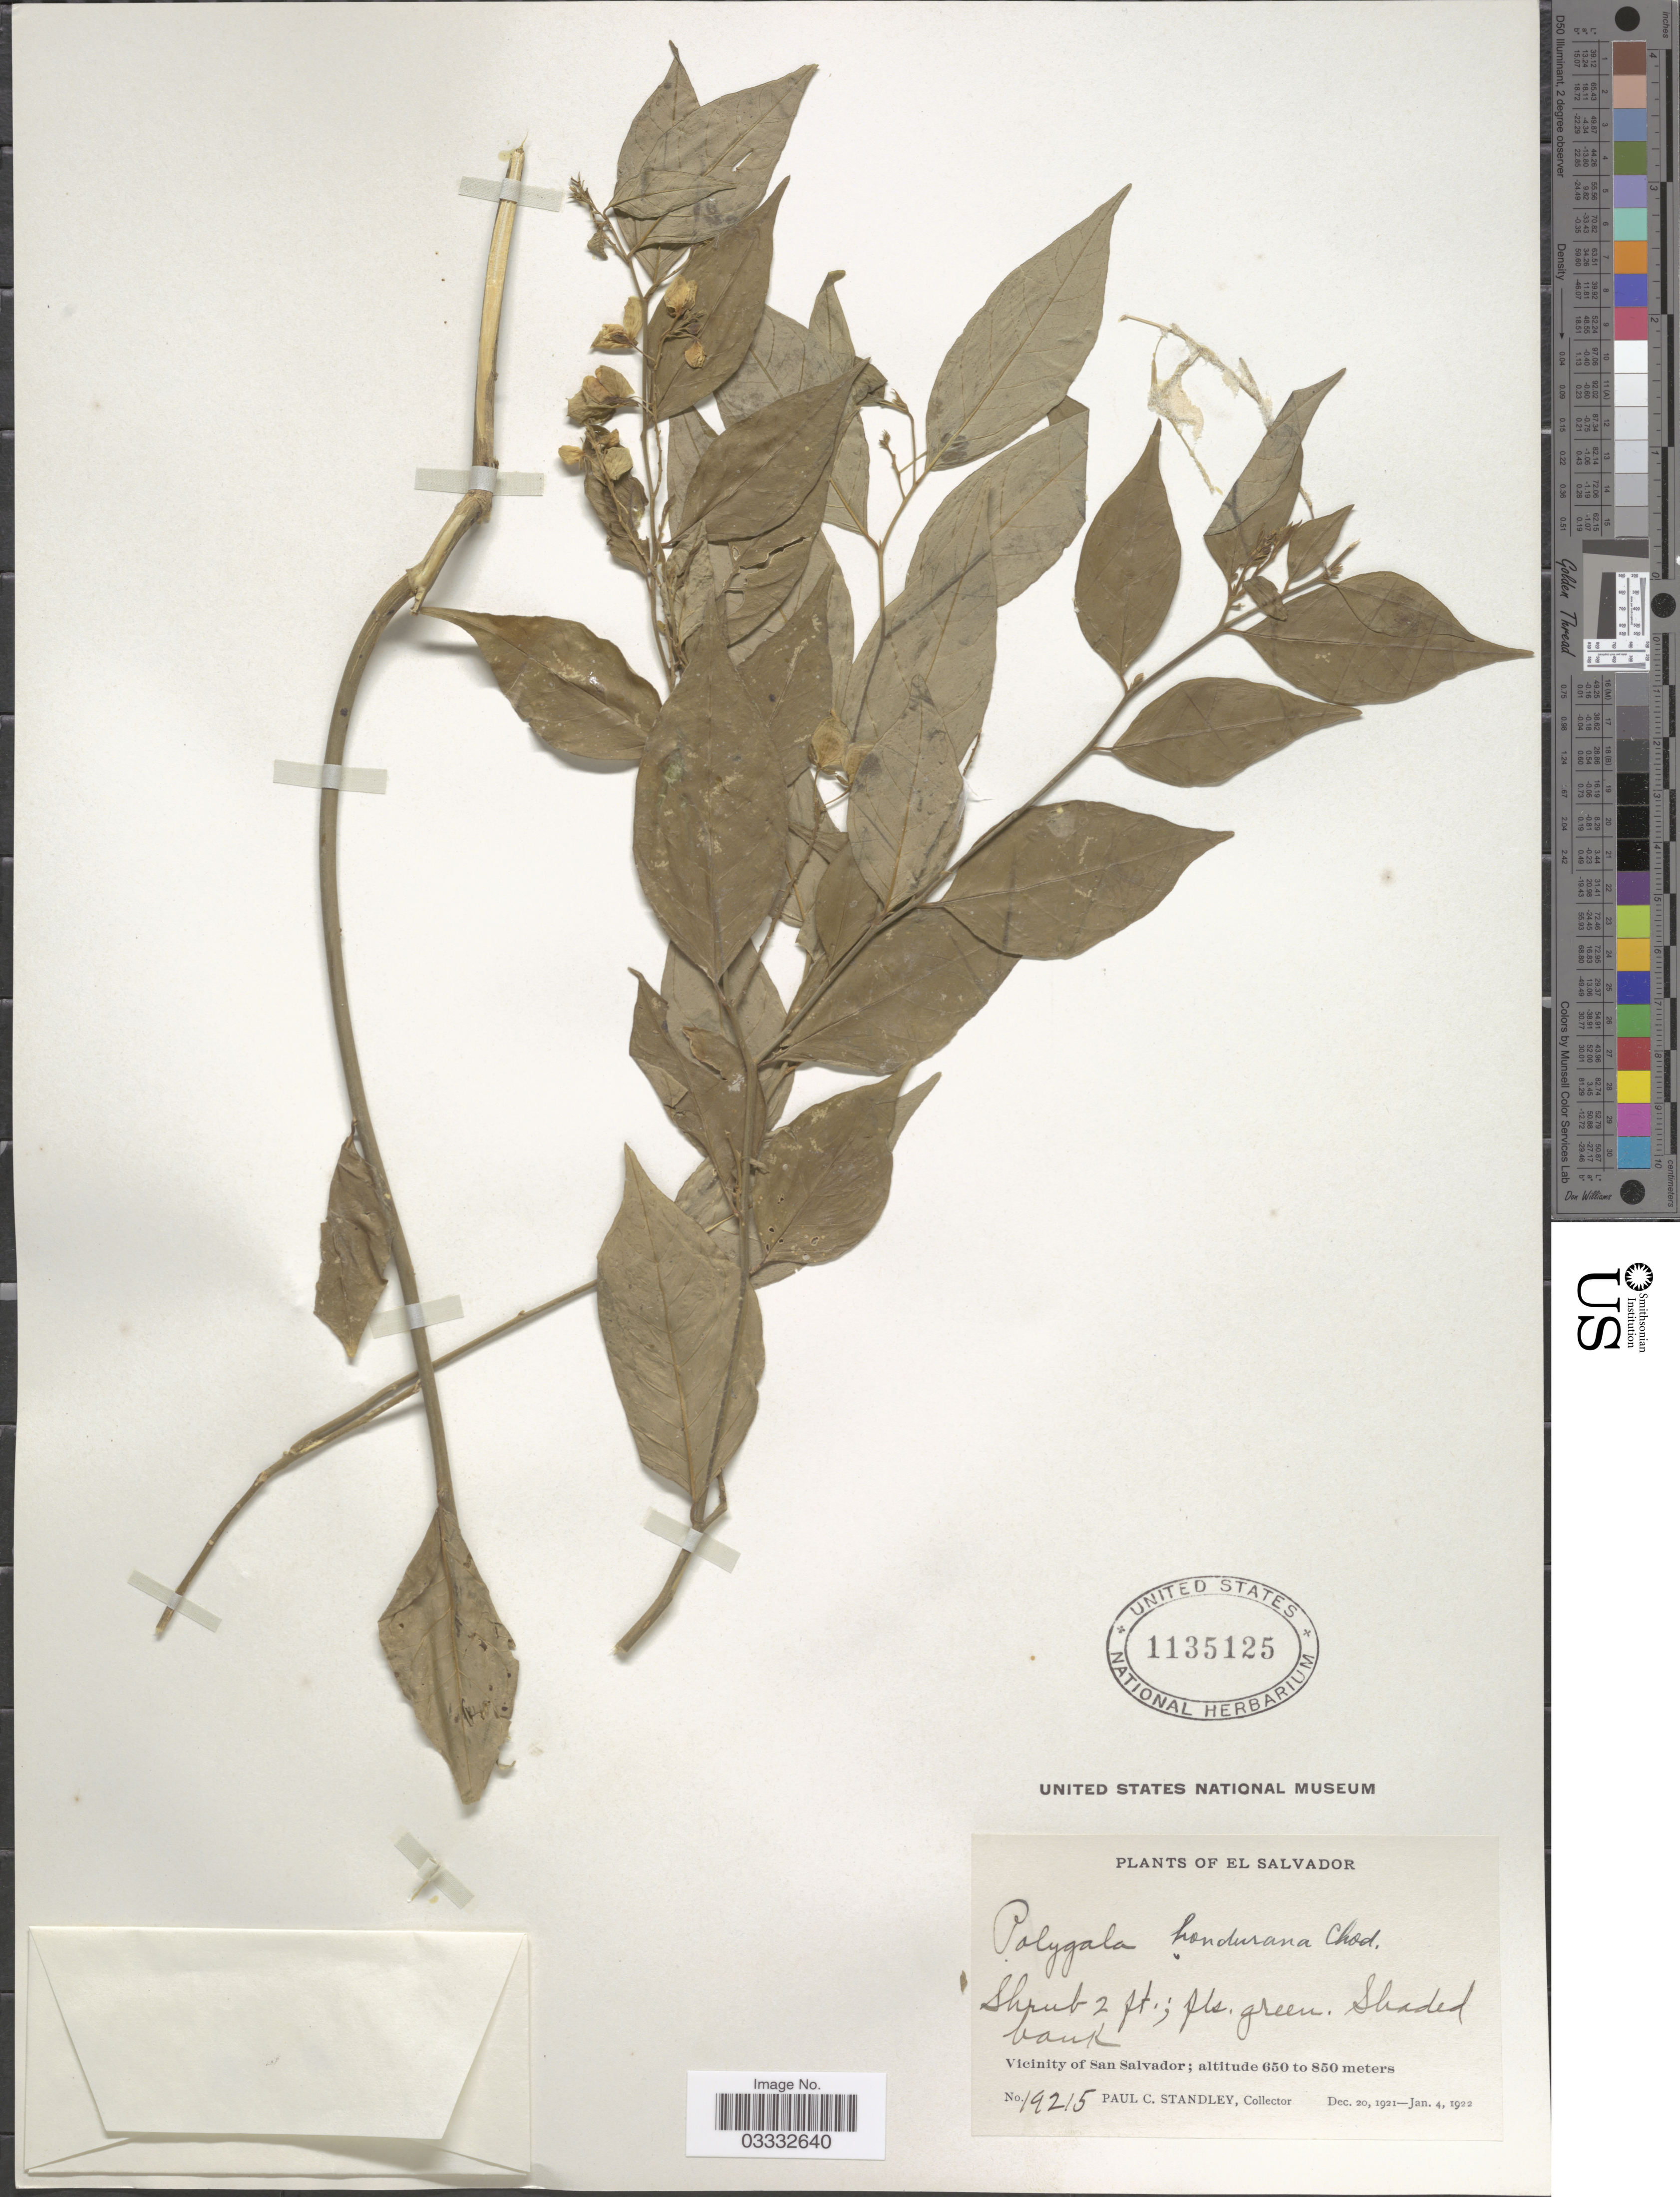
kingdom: Plantae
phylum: Tracheophyta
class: Magnoliopsida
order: Fabales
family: Polygalaceae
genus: Asemeia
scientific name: Asemeia hondurana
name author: (Chodat) J.F.B. Pastore & J.R. Abbott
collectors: P. C. Standley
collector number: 19215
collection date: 1921-12-20/1922-01-04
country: El Salvador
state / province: San Salvador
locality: Vicinity of San Salvador.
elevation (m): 650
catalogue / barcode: US 1135125